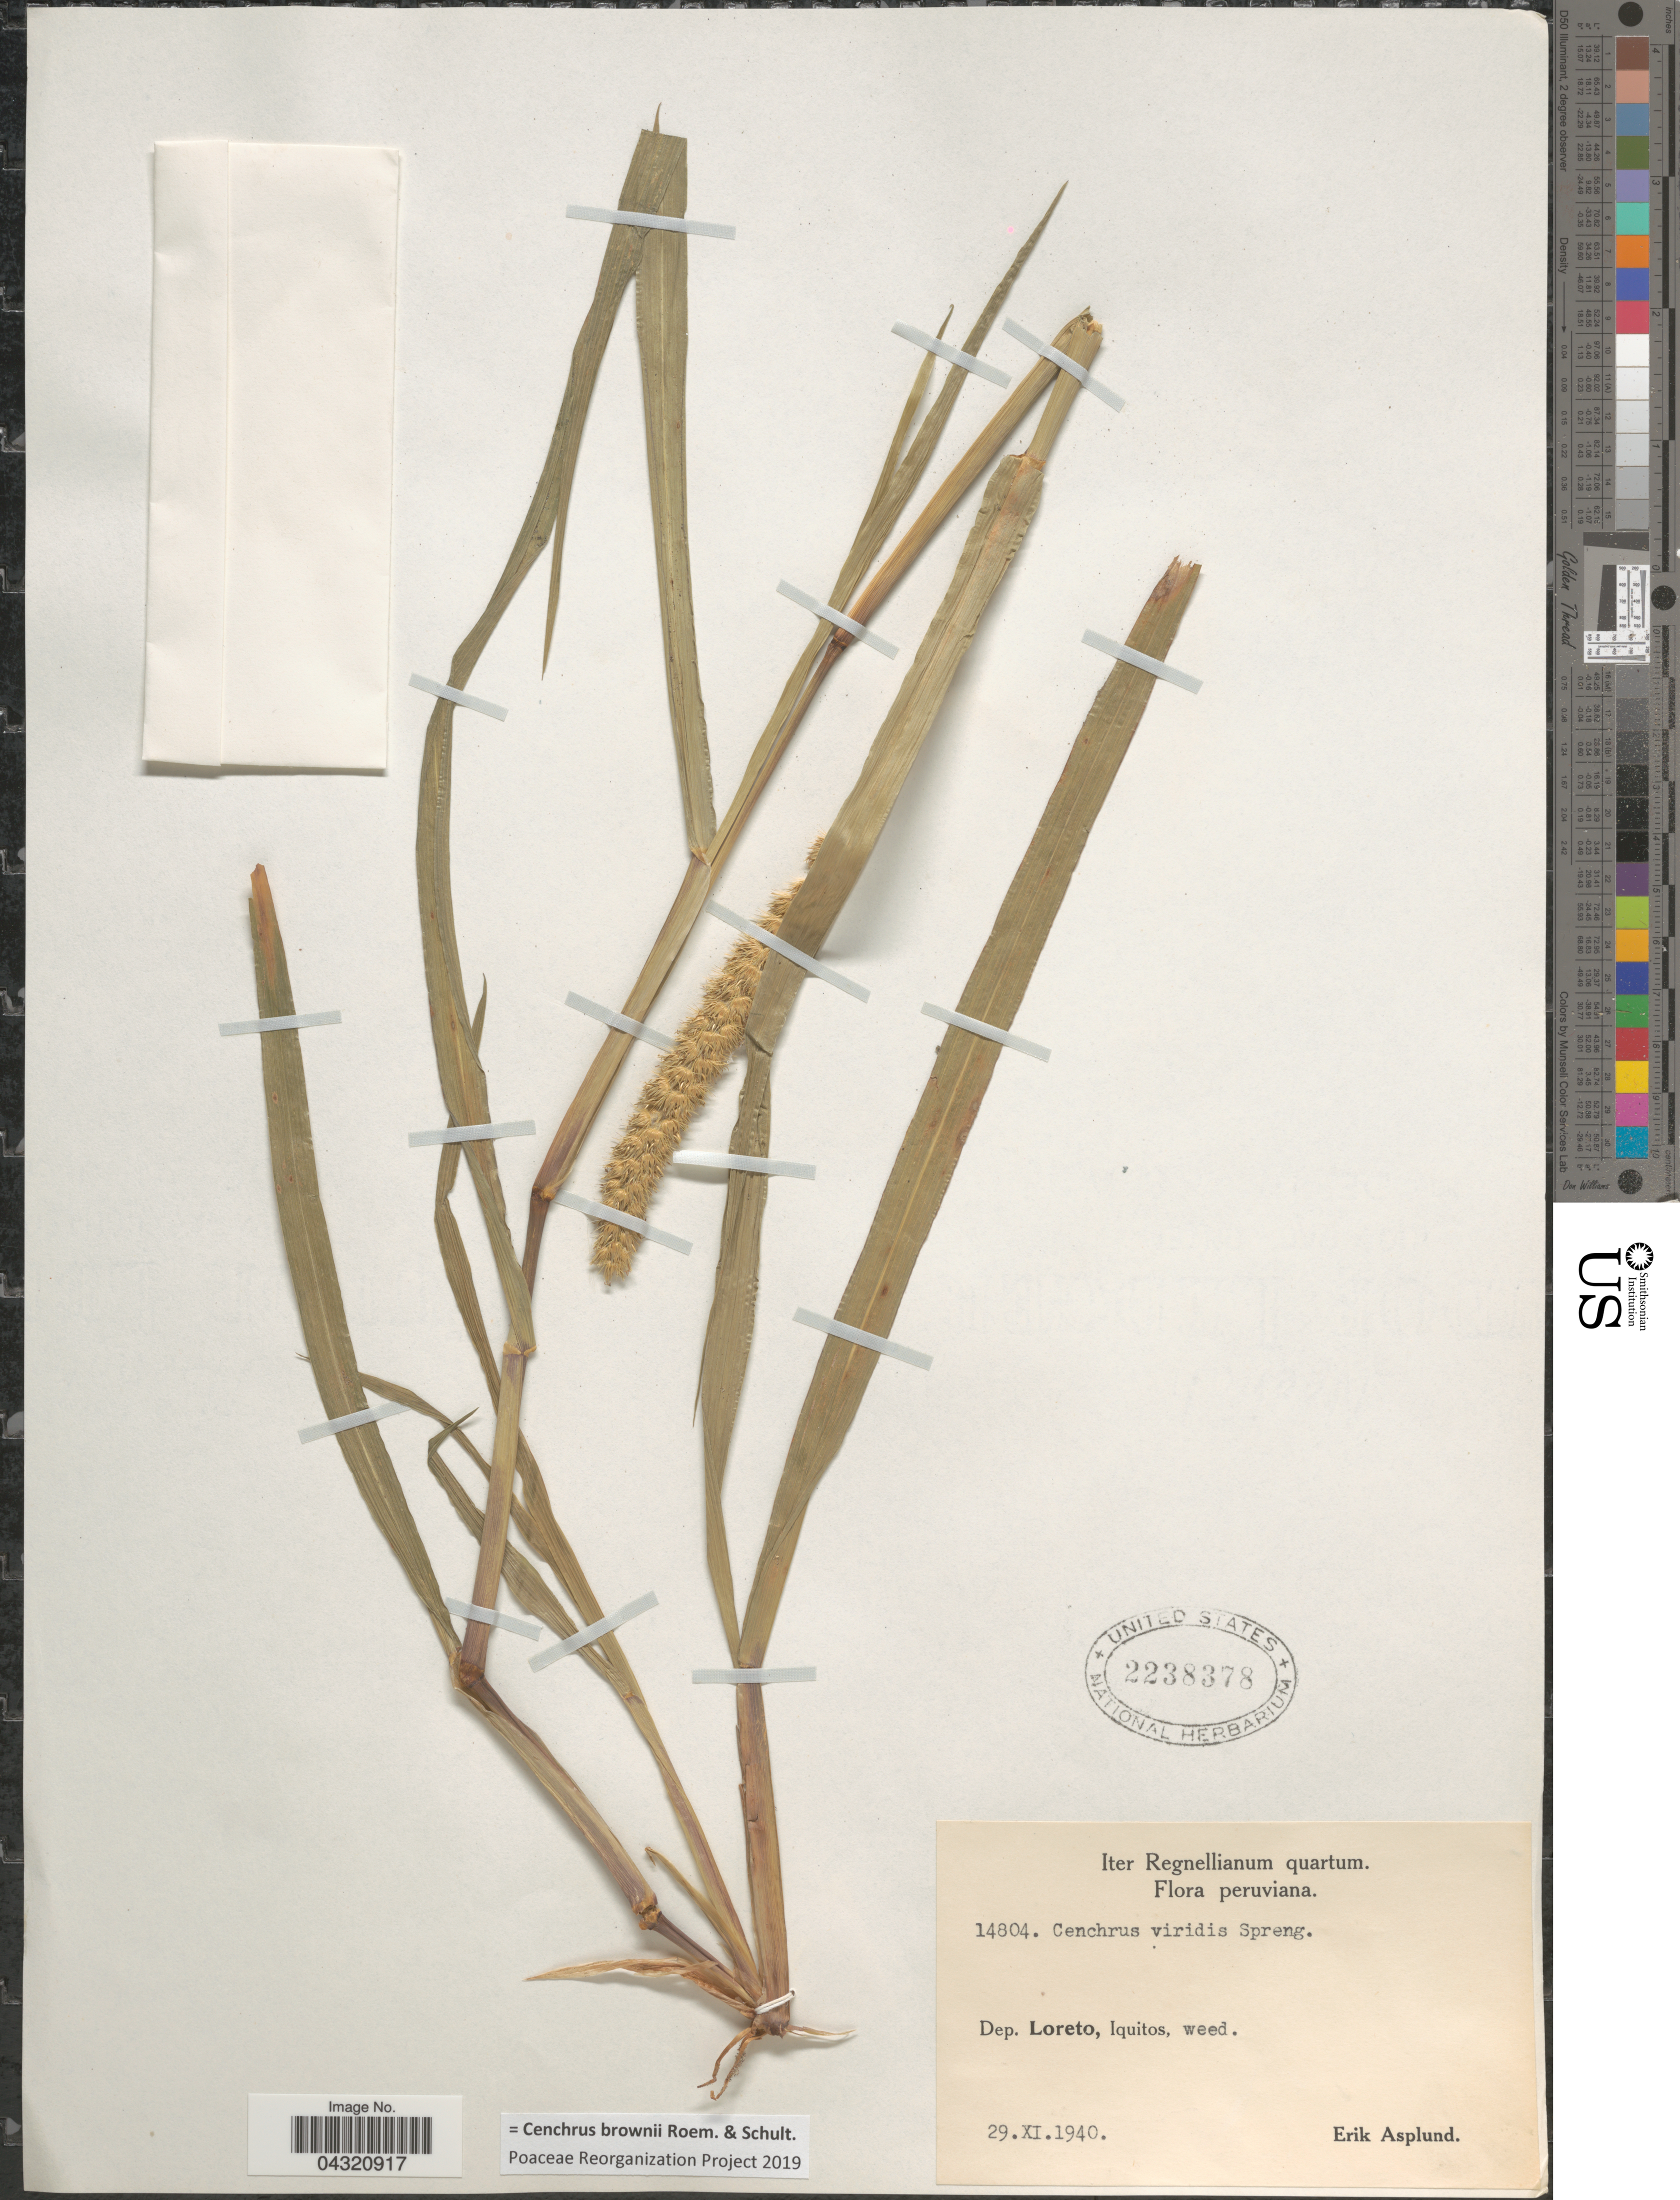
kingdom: Plantae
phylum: Tracheophyta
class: Liliopsida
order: Poales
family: Poaceae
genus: Cenchrus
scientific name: Cenchrus brownii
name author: Roem. & Schult.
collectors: E. Asplund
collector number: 14804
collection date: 1940-11-29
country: Peru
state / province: Loreto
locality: Iter Regnellianum quartum. Dep. Loreto, Iquitos.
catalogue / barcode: US 2238378